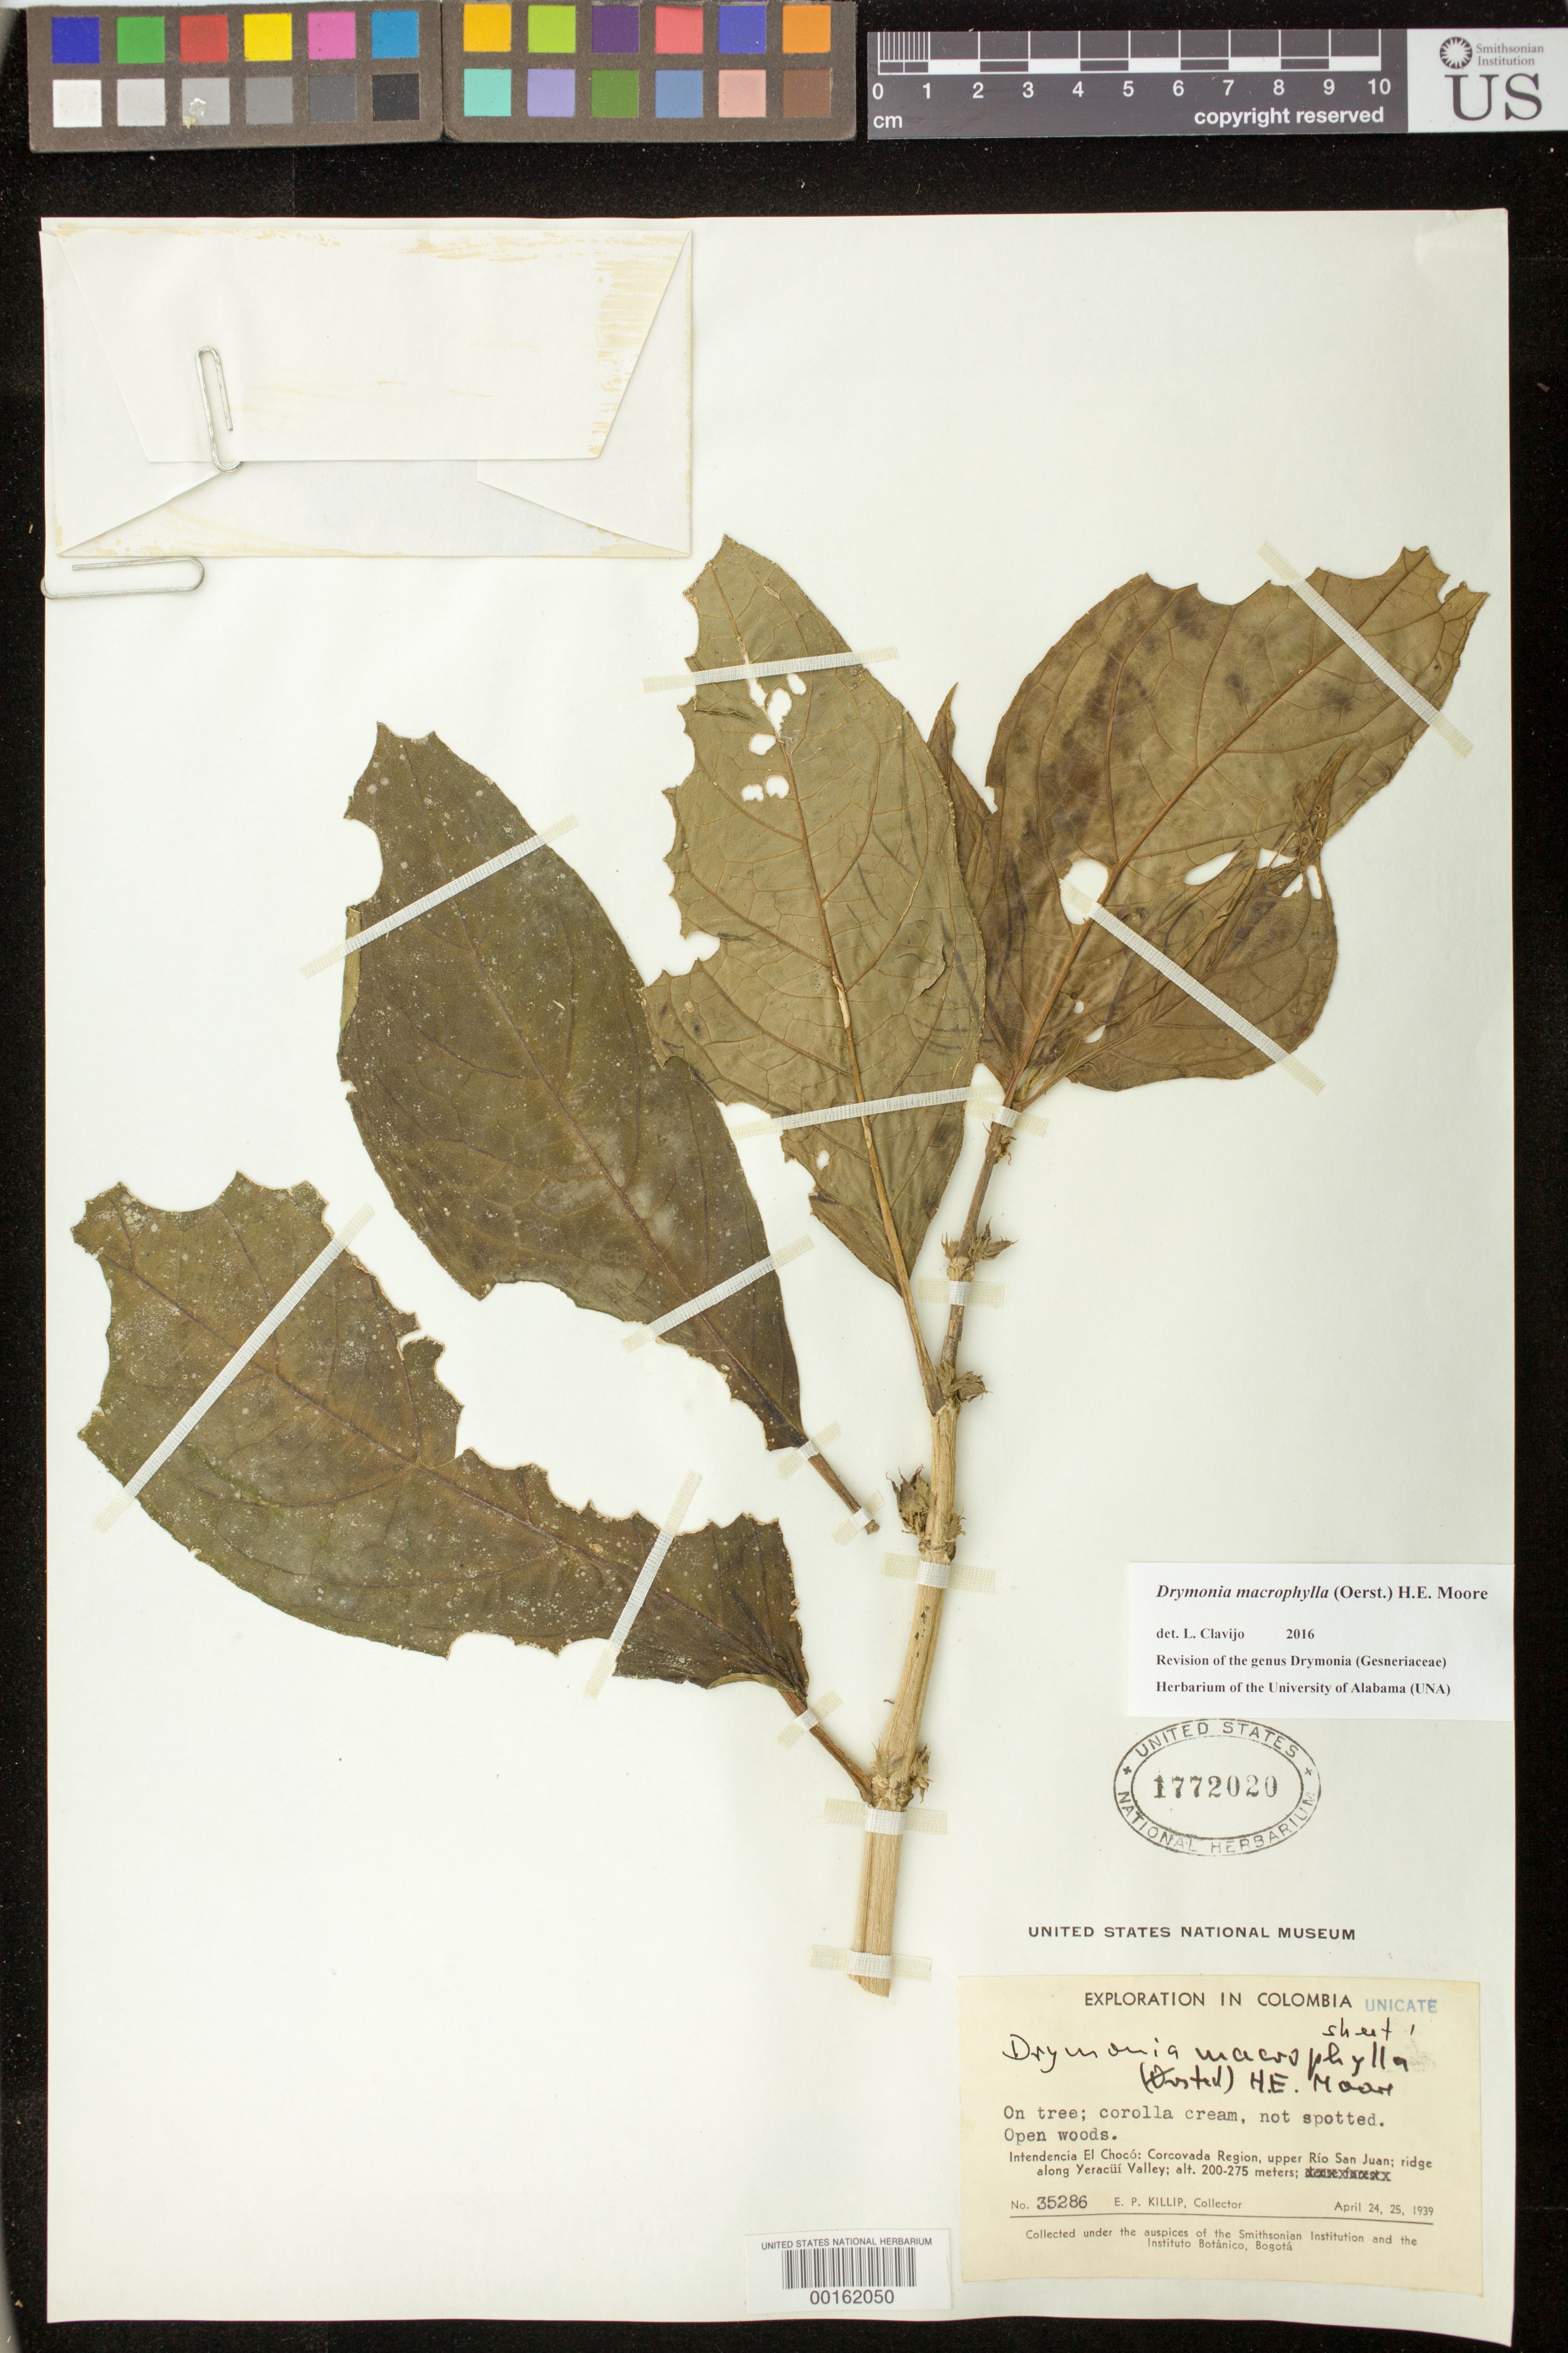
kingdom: Plantae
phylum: Tracheophyta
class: Magnoliopsida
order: Lamiales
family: Gesneriaceae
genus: Drymonia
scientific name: Drymonia macrophylla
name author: (Oerst.) H.E. Moore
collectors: E. P. Killip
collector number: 35286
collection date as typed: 24-25 Apr 1939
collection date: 1939-04-24/1939-04-25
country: Colombia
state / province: Chocó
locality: Corcovada Region, upper Río San Juan; ridge along Yeracúí Valley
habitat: Open woods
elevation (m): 200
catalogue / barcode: US 1772020